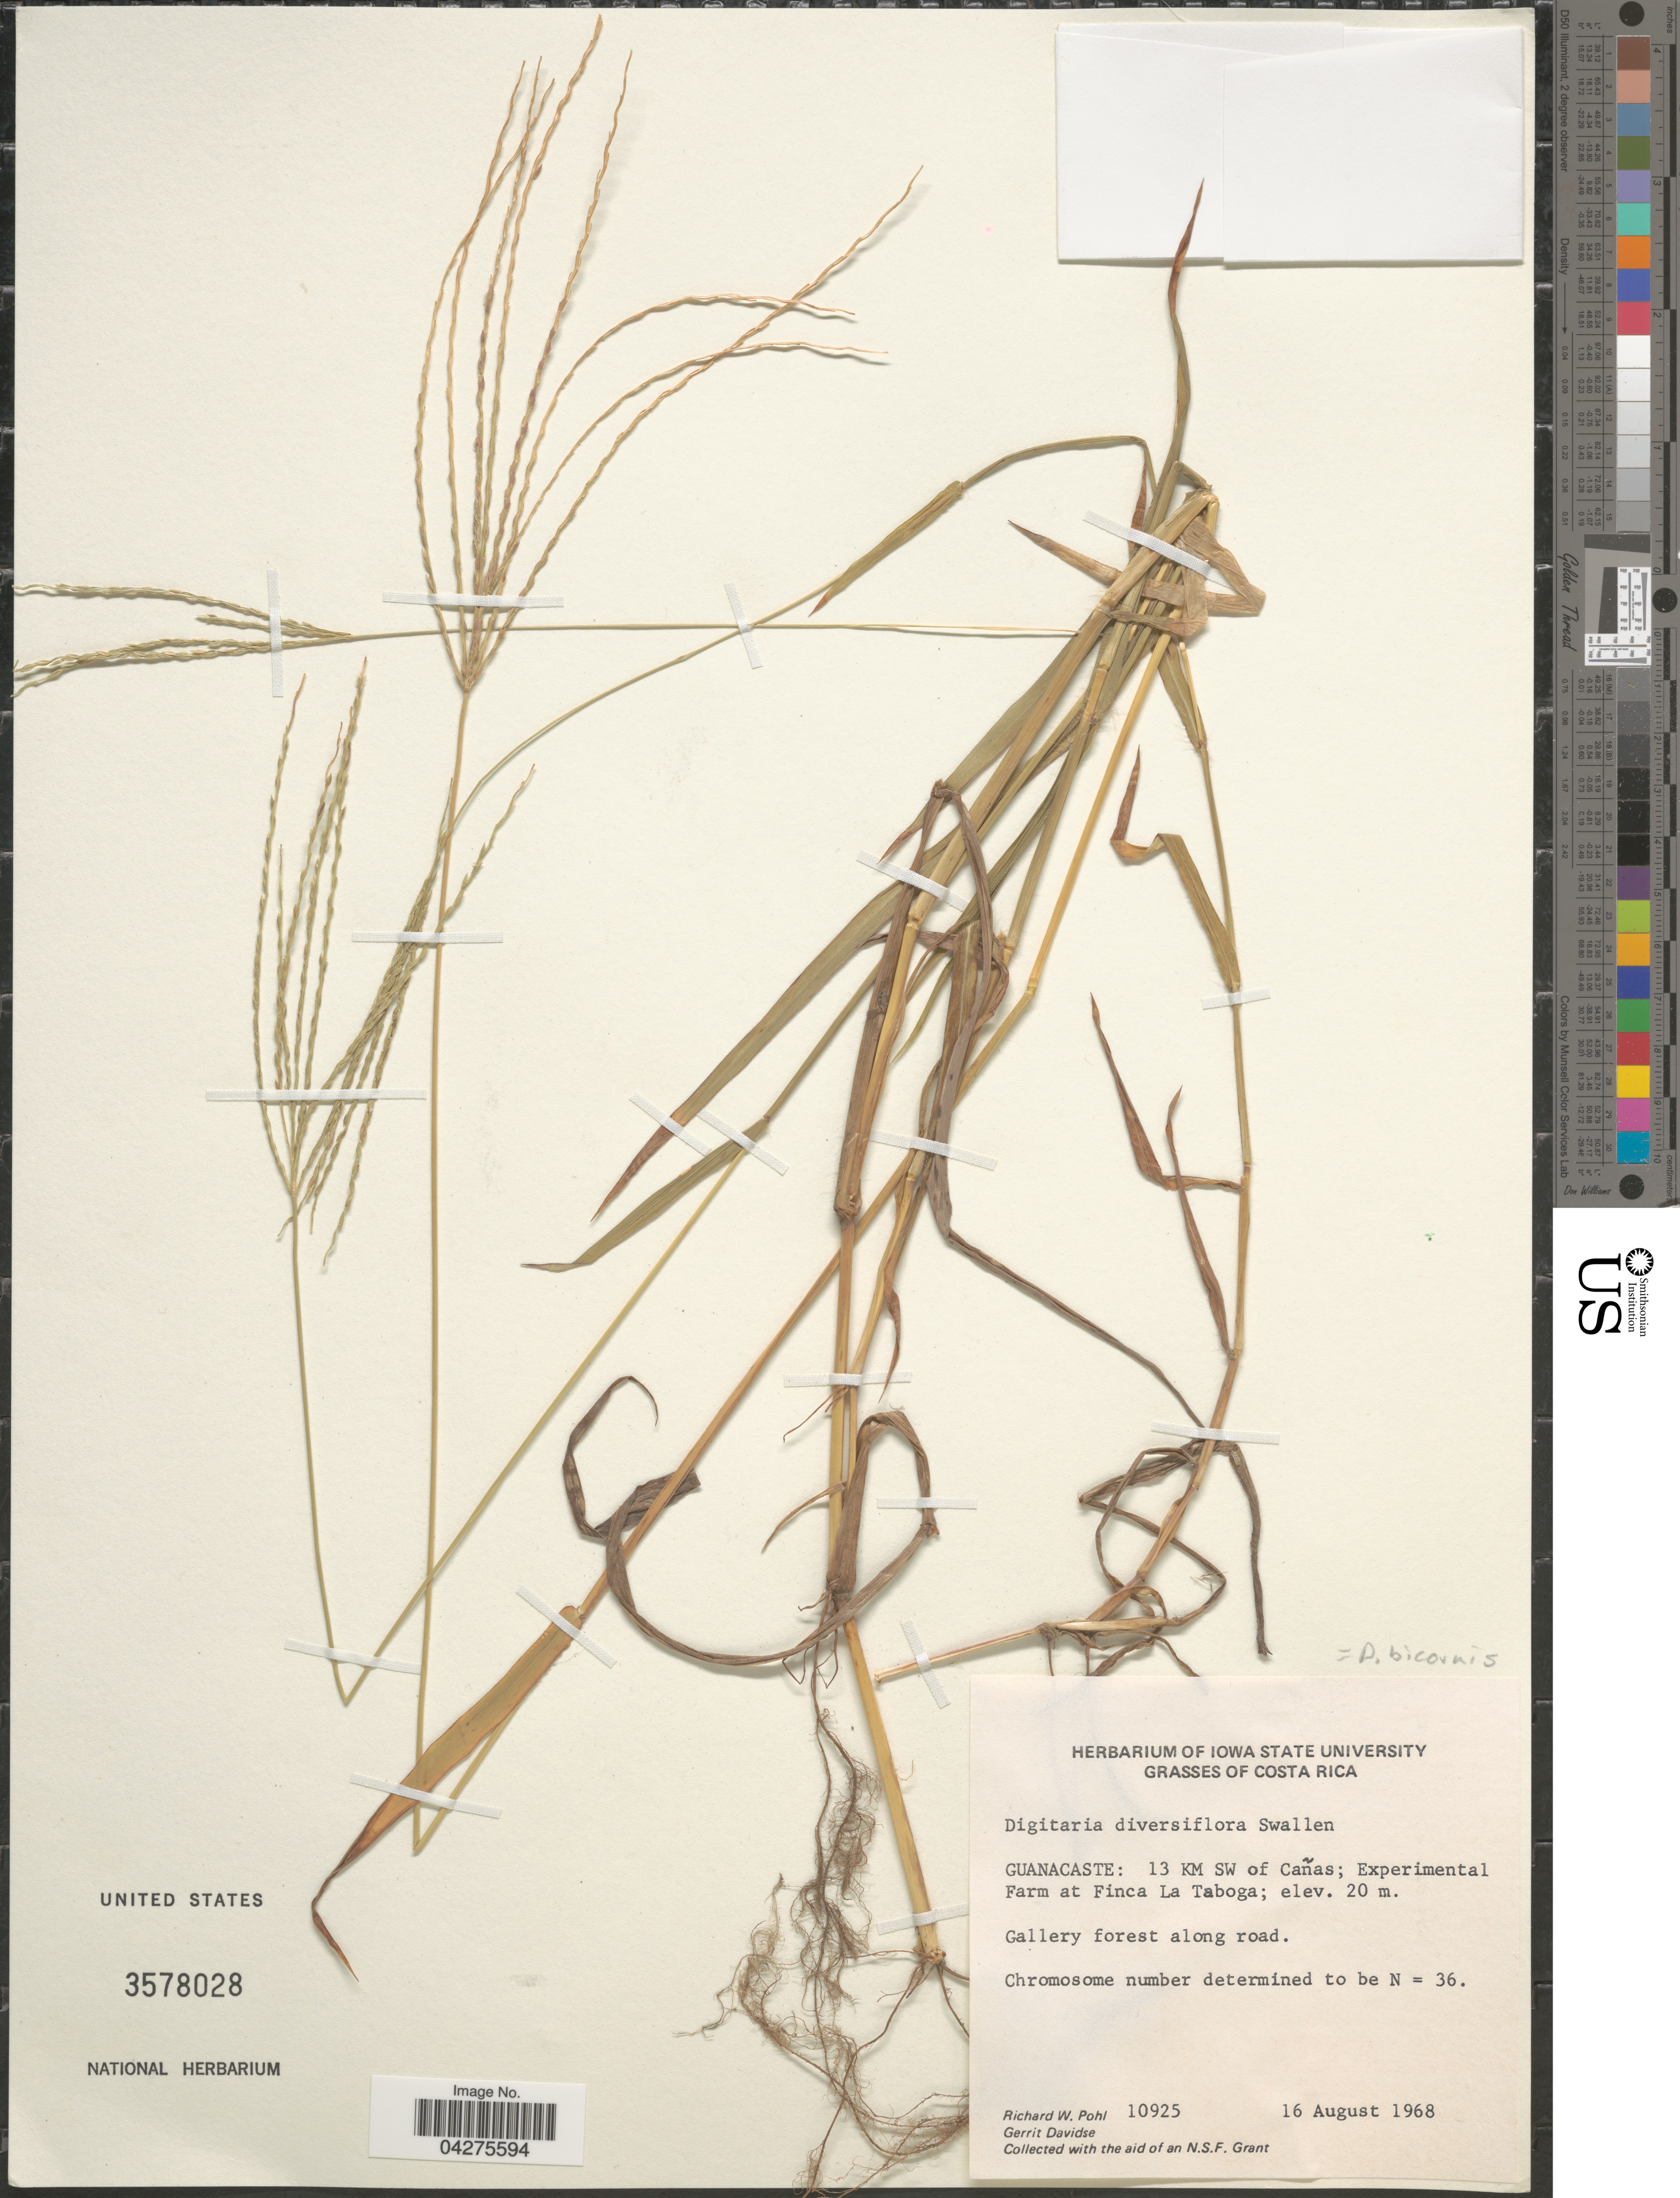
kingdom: Plantae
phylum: Tracheophyta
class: Liliopsida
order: Poales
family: Poaceae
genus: Digitaria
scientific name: Digitaria bicornis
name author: (Lam.) Roem. & Schult.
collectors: R. W. Pohl & G. Davidse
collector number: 10925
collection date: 1968-08-16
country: Costa Rica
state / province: Guanacaste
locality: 13 KM SW of Cañas; Experimental Farm at Finca La Taboga.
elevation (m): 20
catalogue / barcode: US 3578028